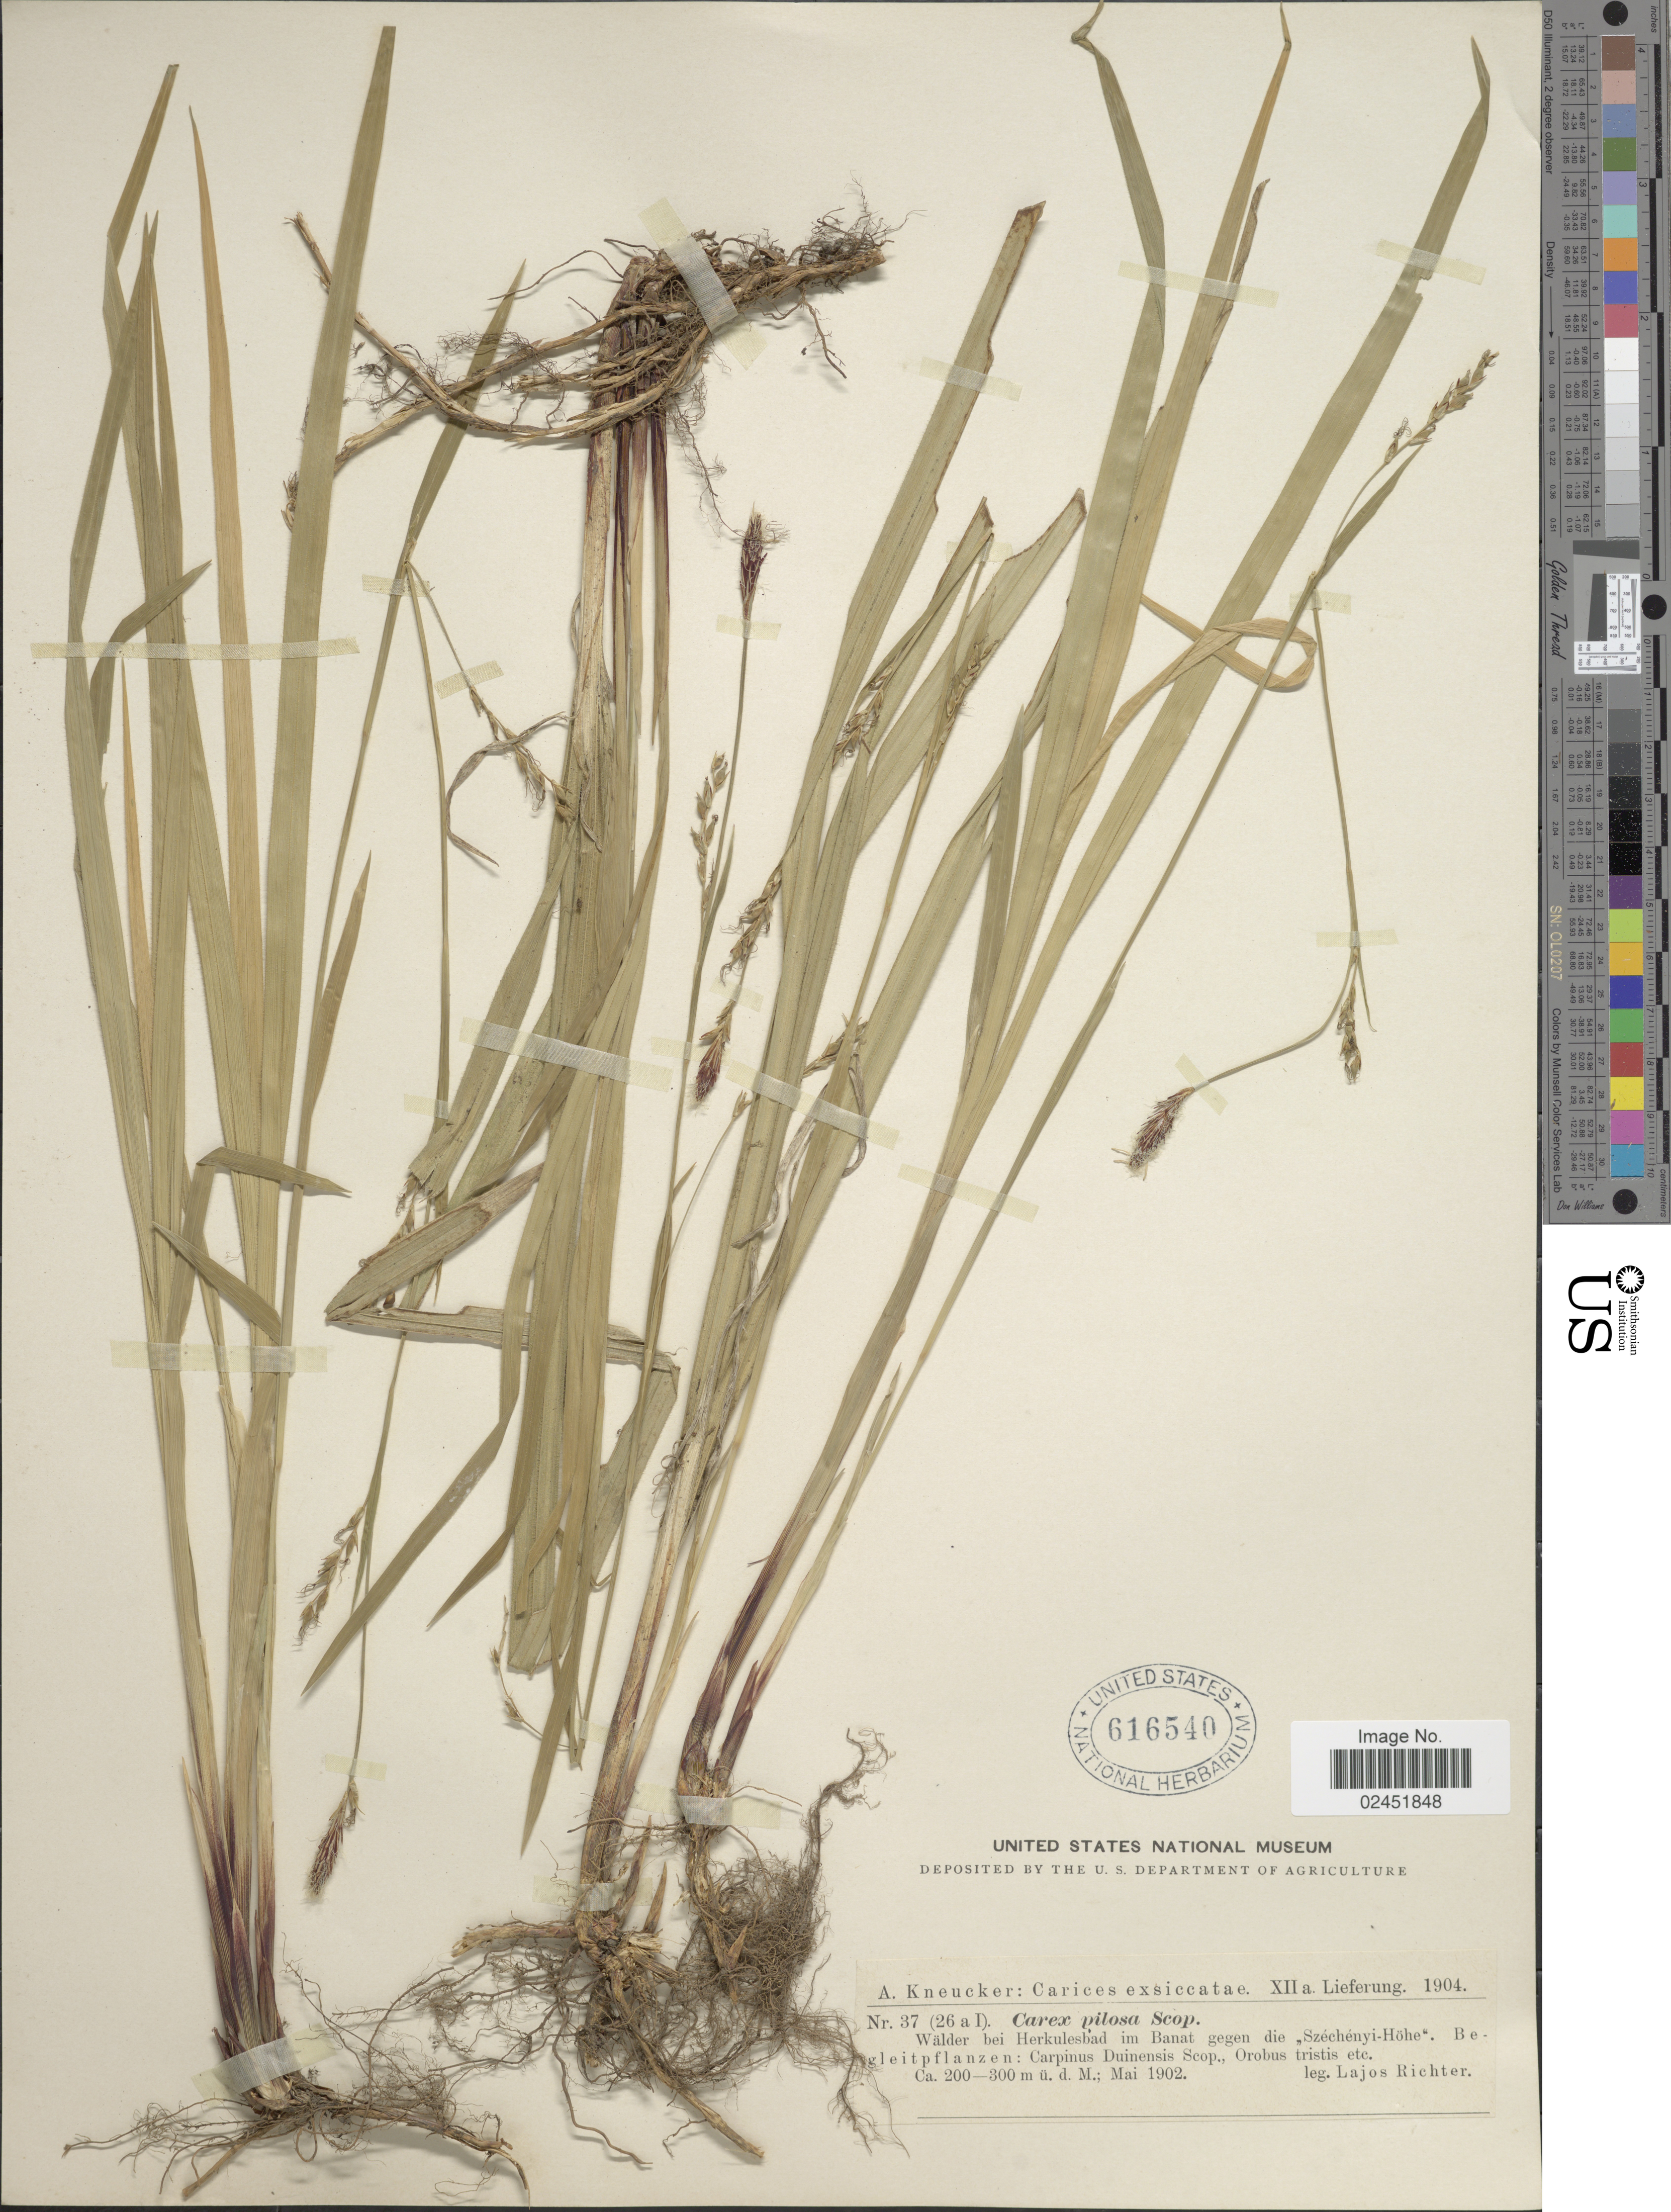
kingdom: Plantae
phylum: Tracheophyta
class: Liliopsida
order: Poales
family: Cyperaceae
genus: Carex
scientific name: Carex pilosa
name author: Scop.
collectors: L. Richter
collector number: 37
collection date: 1902-05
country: Romania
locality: Walder bei Herkulesbad im Banat gegen die Szechenyi-Hohe. Begleitpflanzen: Carpinus Duinensis Scop., Orobus tristis etc.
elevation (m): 200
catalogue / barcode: US 616540